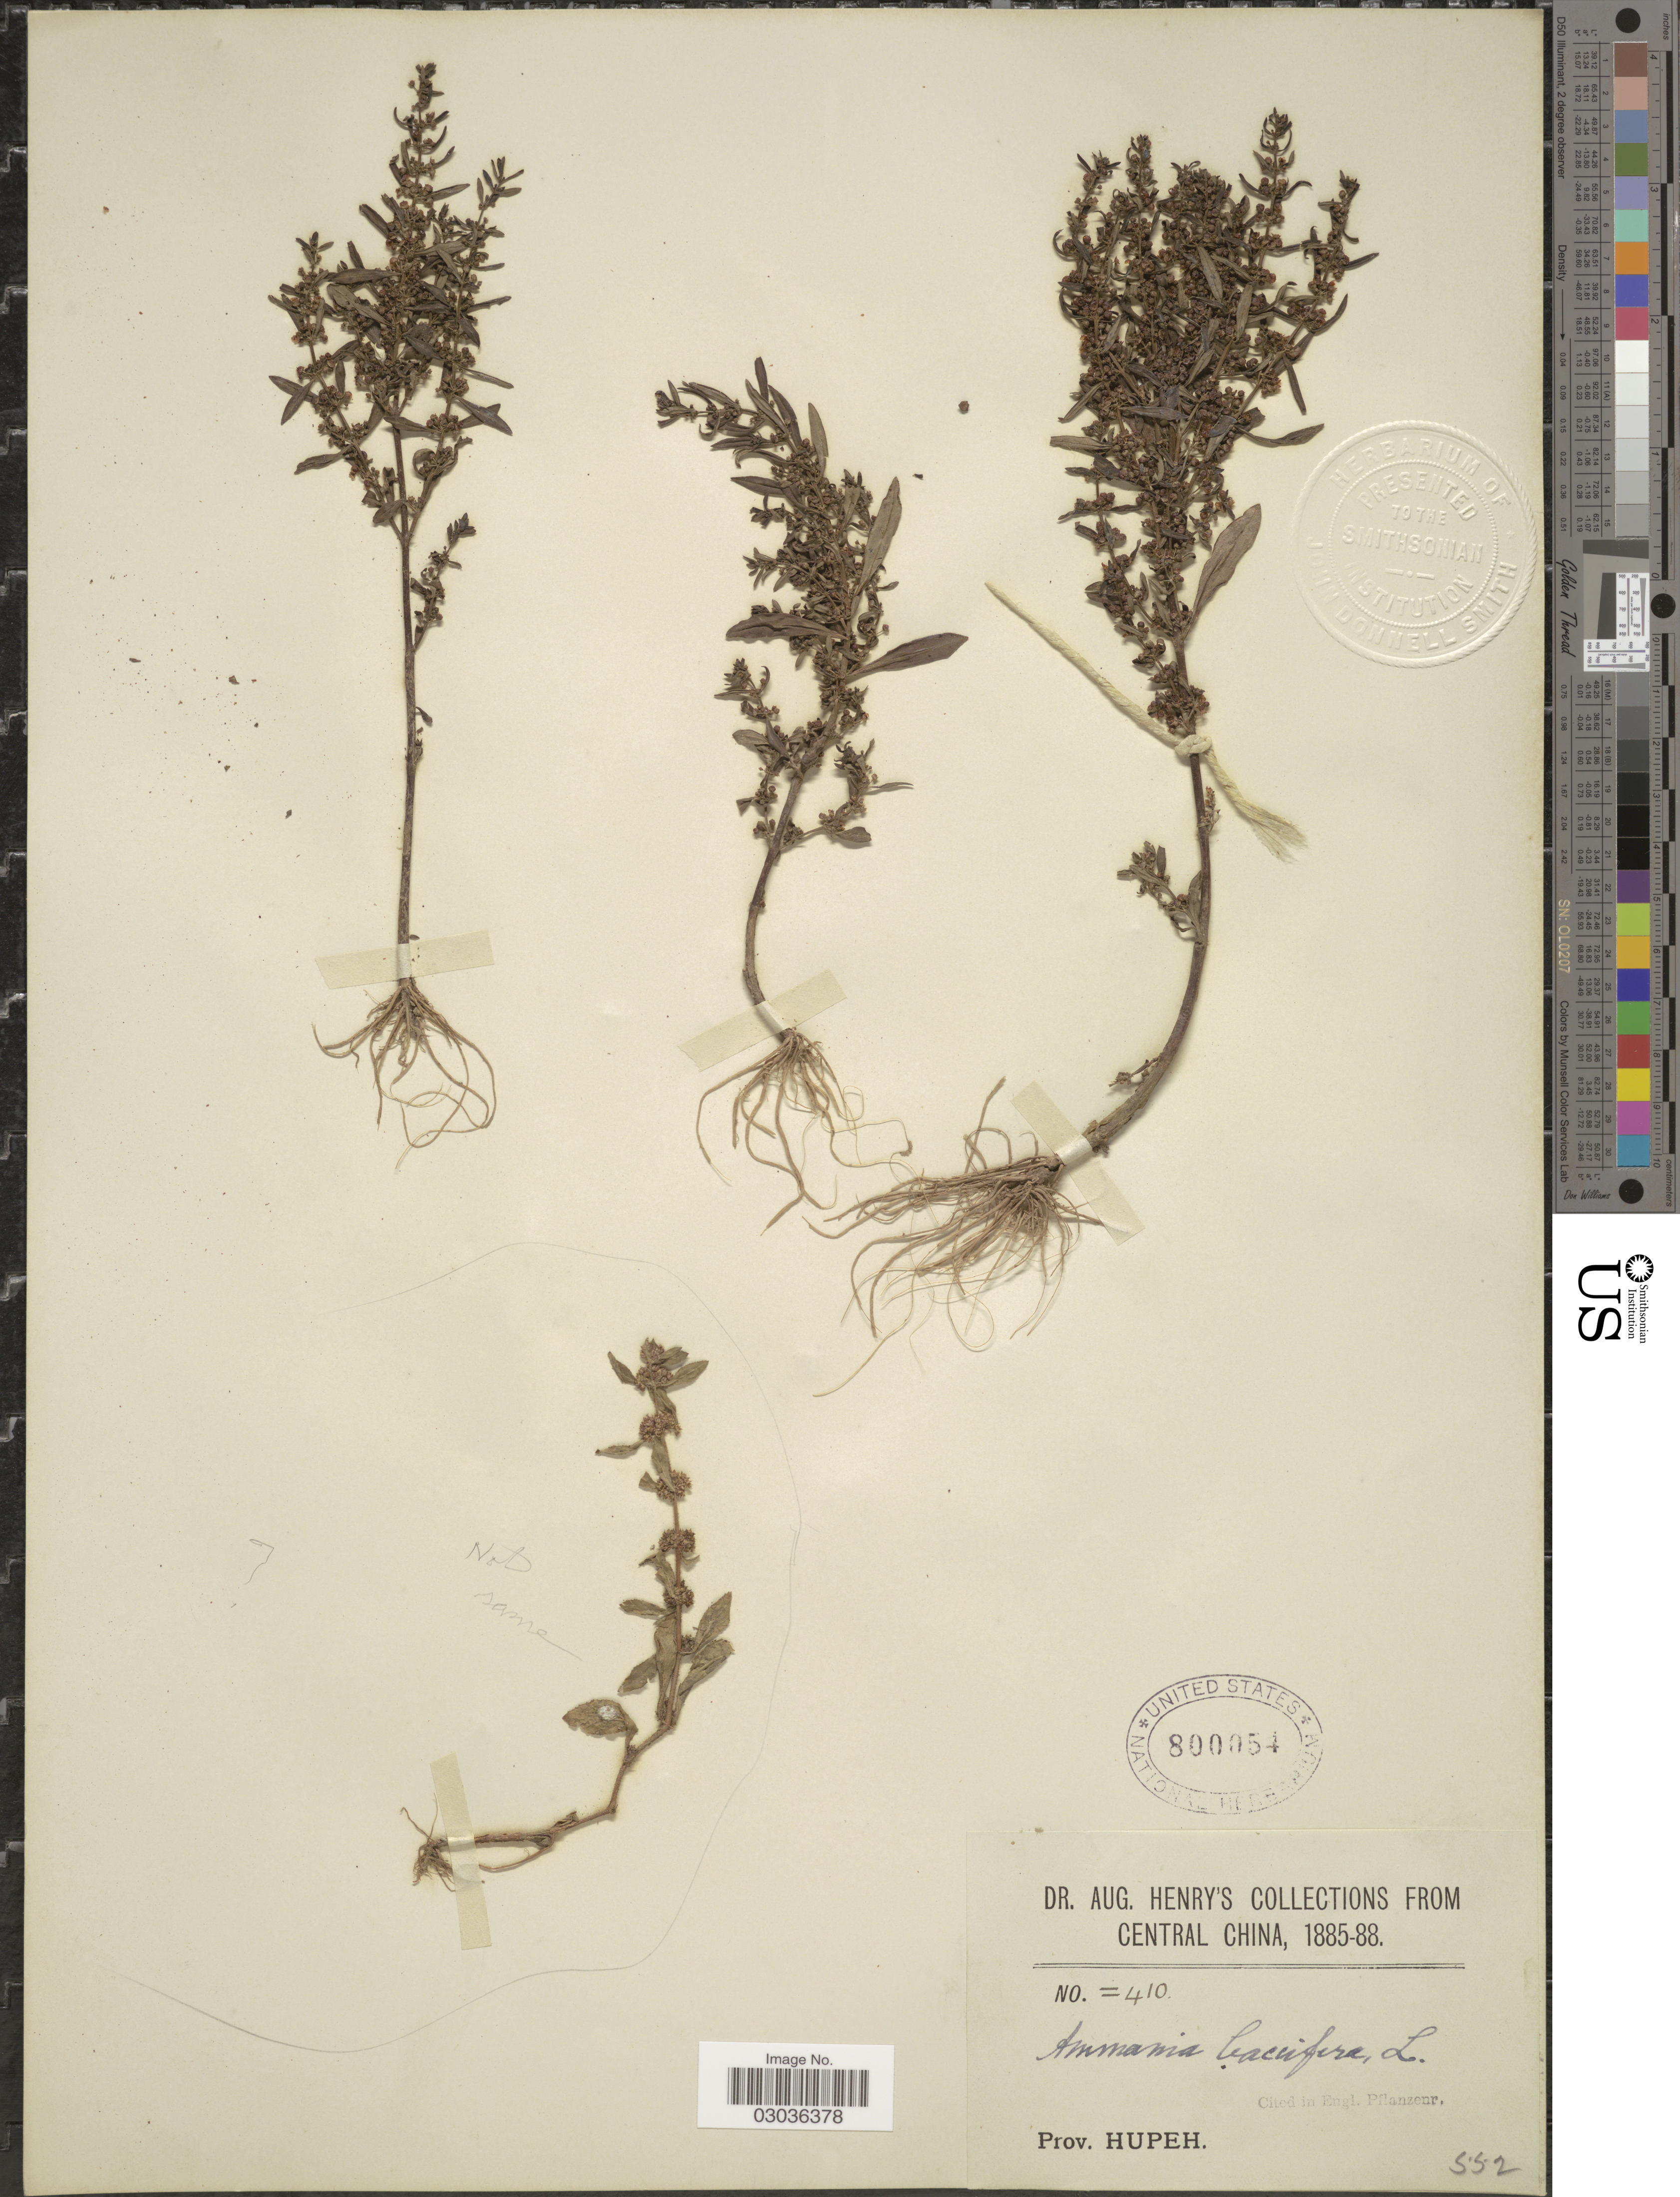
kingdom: Plantae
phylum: Tracheophyta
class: Magnoliopsida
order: Myrtales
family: Lythraceae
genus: Ammannia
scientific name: Ammannia baccifera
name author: L.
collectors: A. Henry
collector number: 410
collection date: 1885/1888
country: China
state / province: Hubei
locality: Central China. Prov. Hupeh.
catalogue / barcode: US 800054